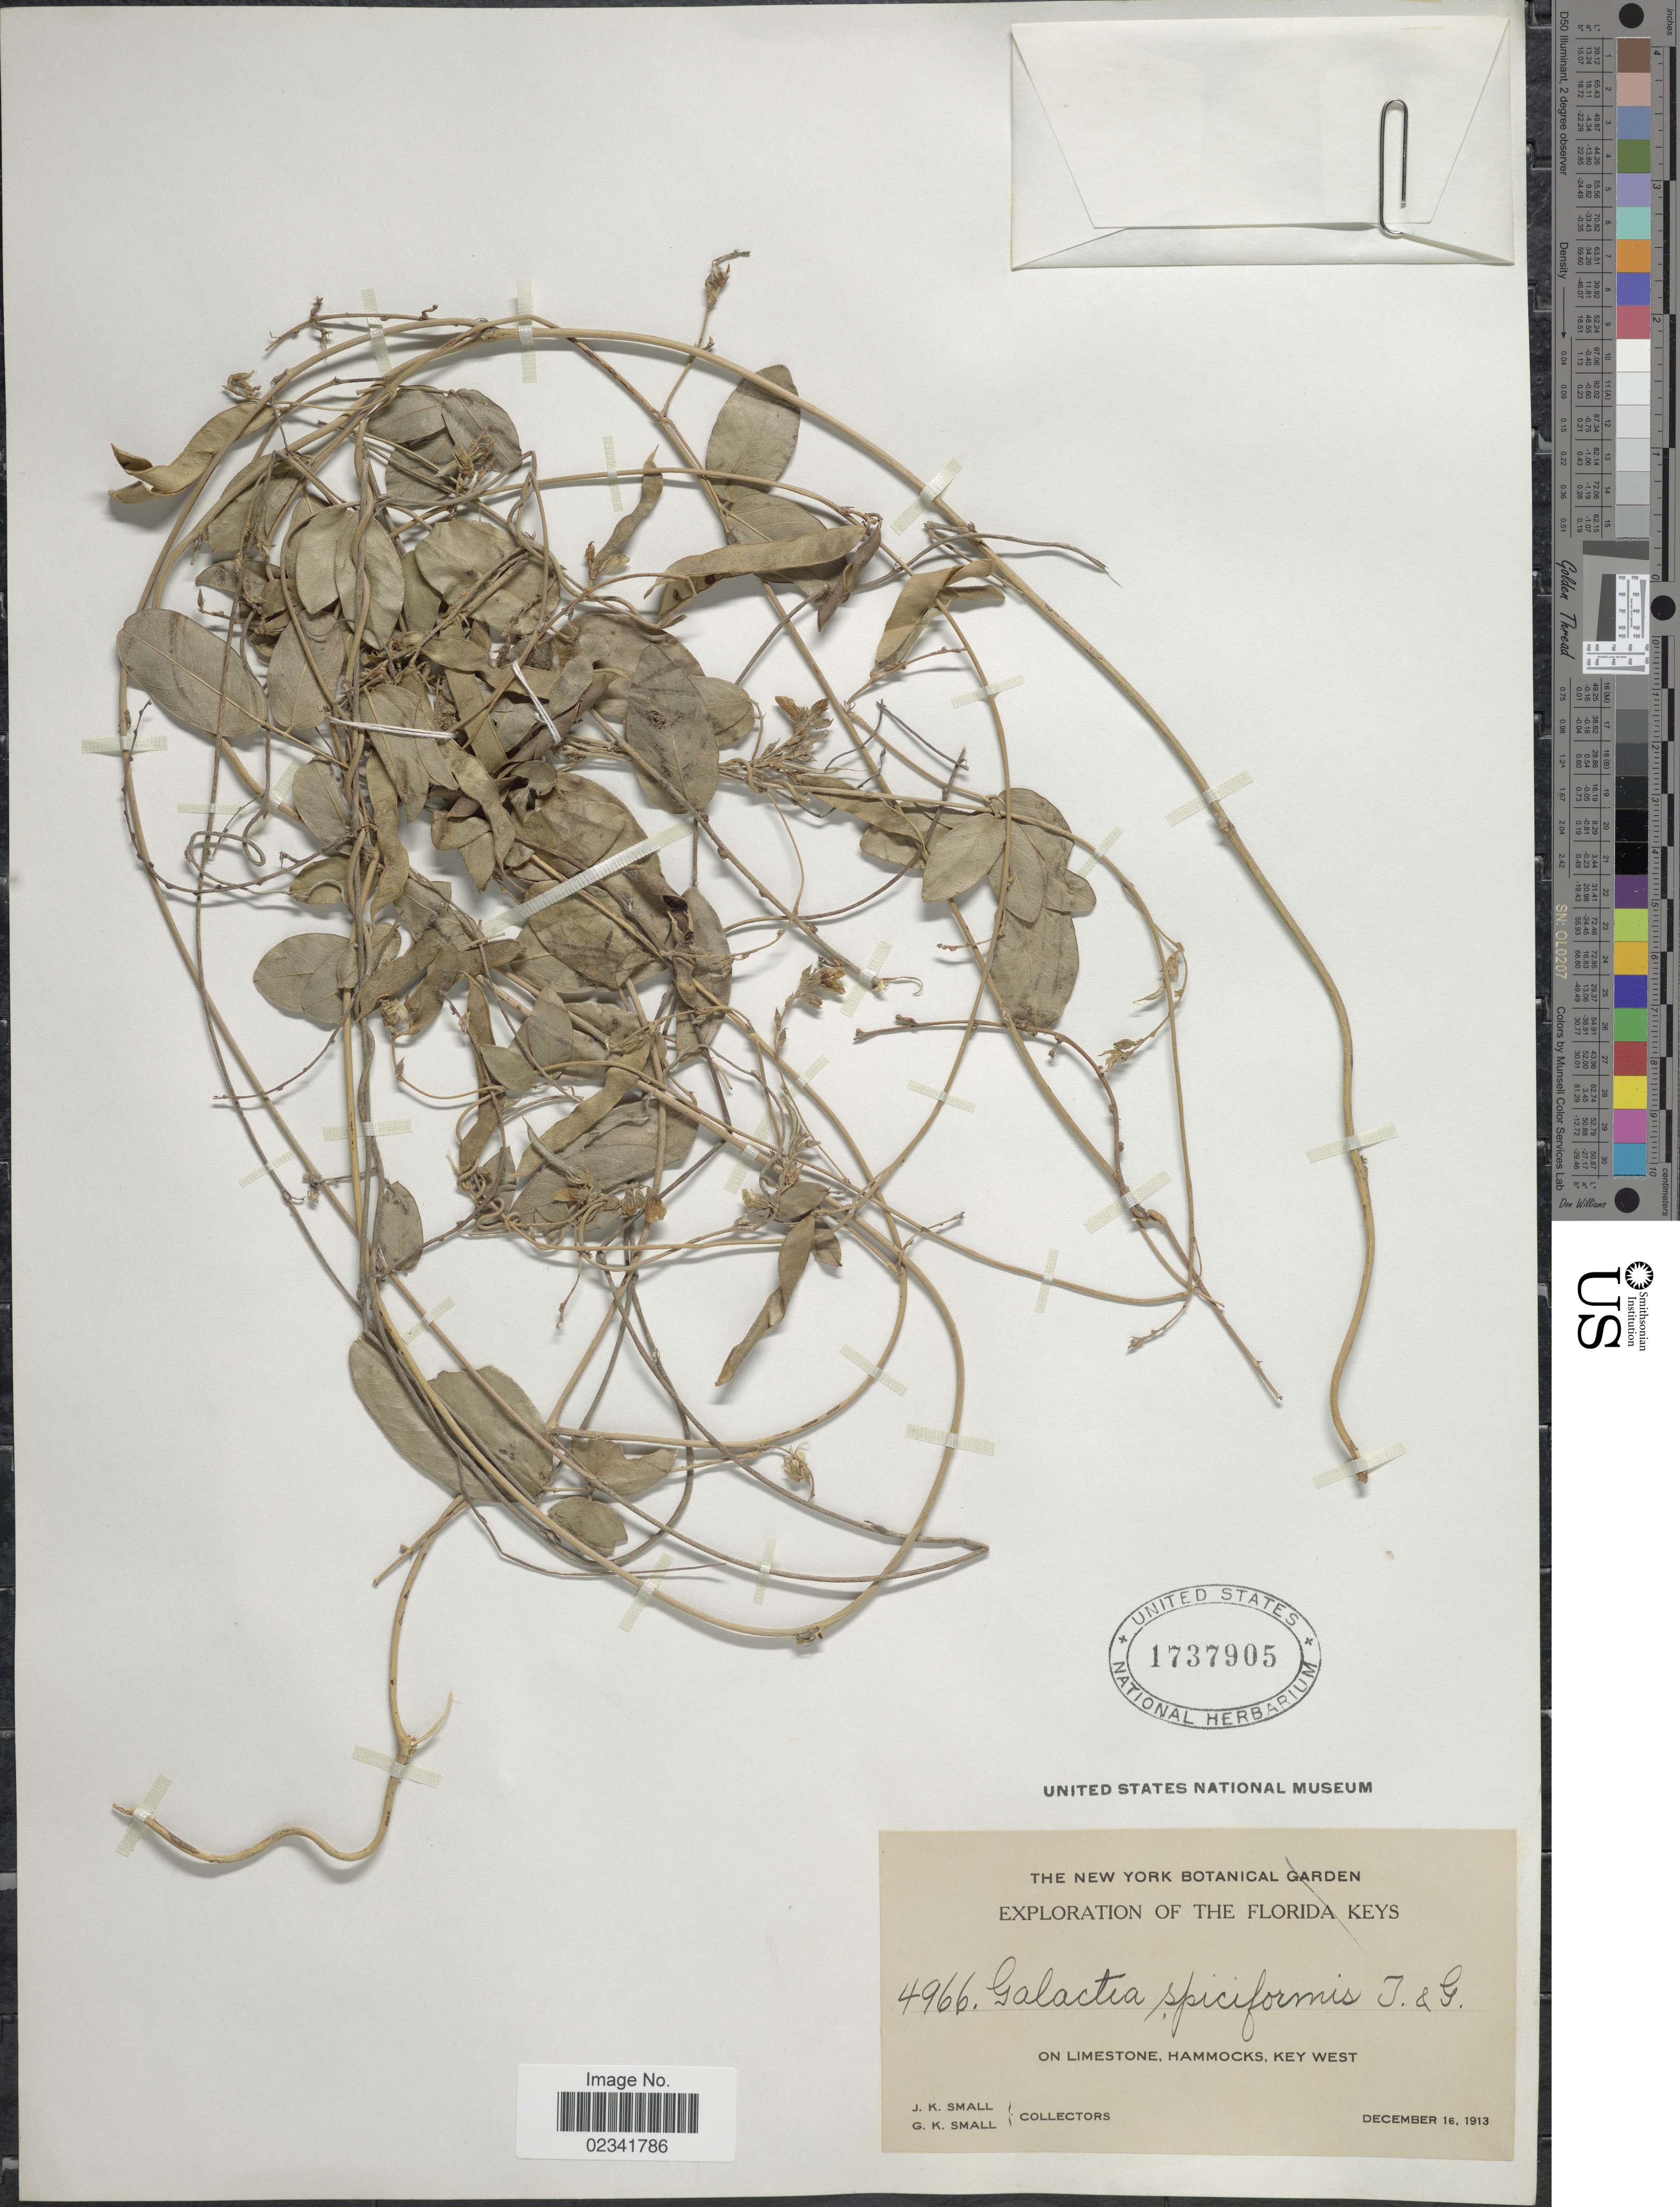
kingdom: Plantae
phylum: Tracheophyta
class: Magnoliopsida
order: Fabales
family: Fabaceae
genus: Galactia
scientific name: Galactia spiciformis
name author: Torr. & A. Gray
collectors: J. K. Small & G. K. Small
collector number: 4966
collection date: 1913-12-16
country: United States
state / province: Florida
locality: The Florida Keys, On limestone, Hammocks, Key West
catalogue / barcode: US 1737905